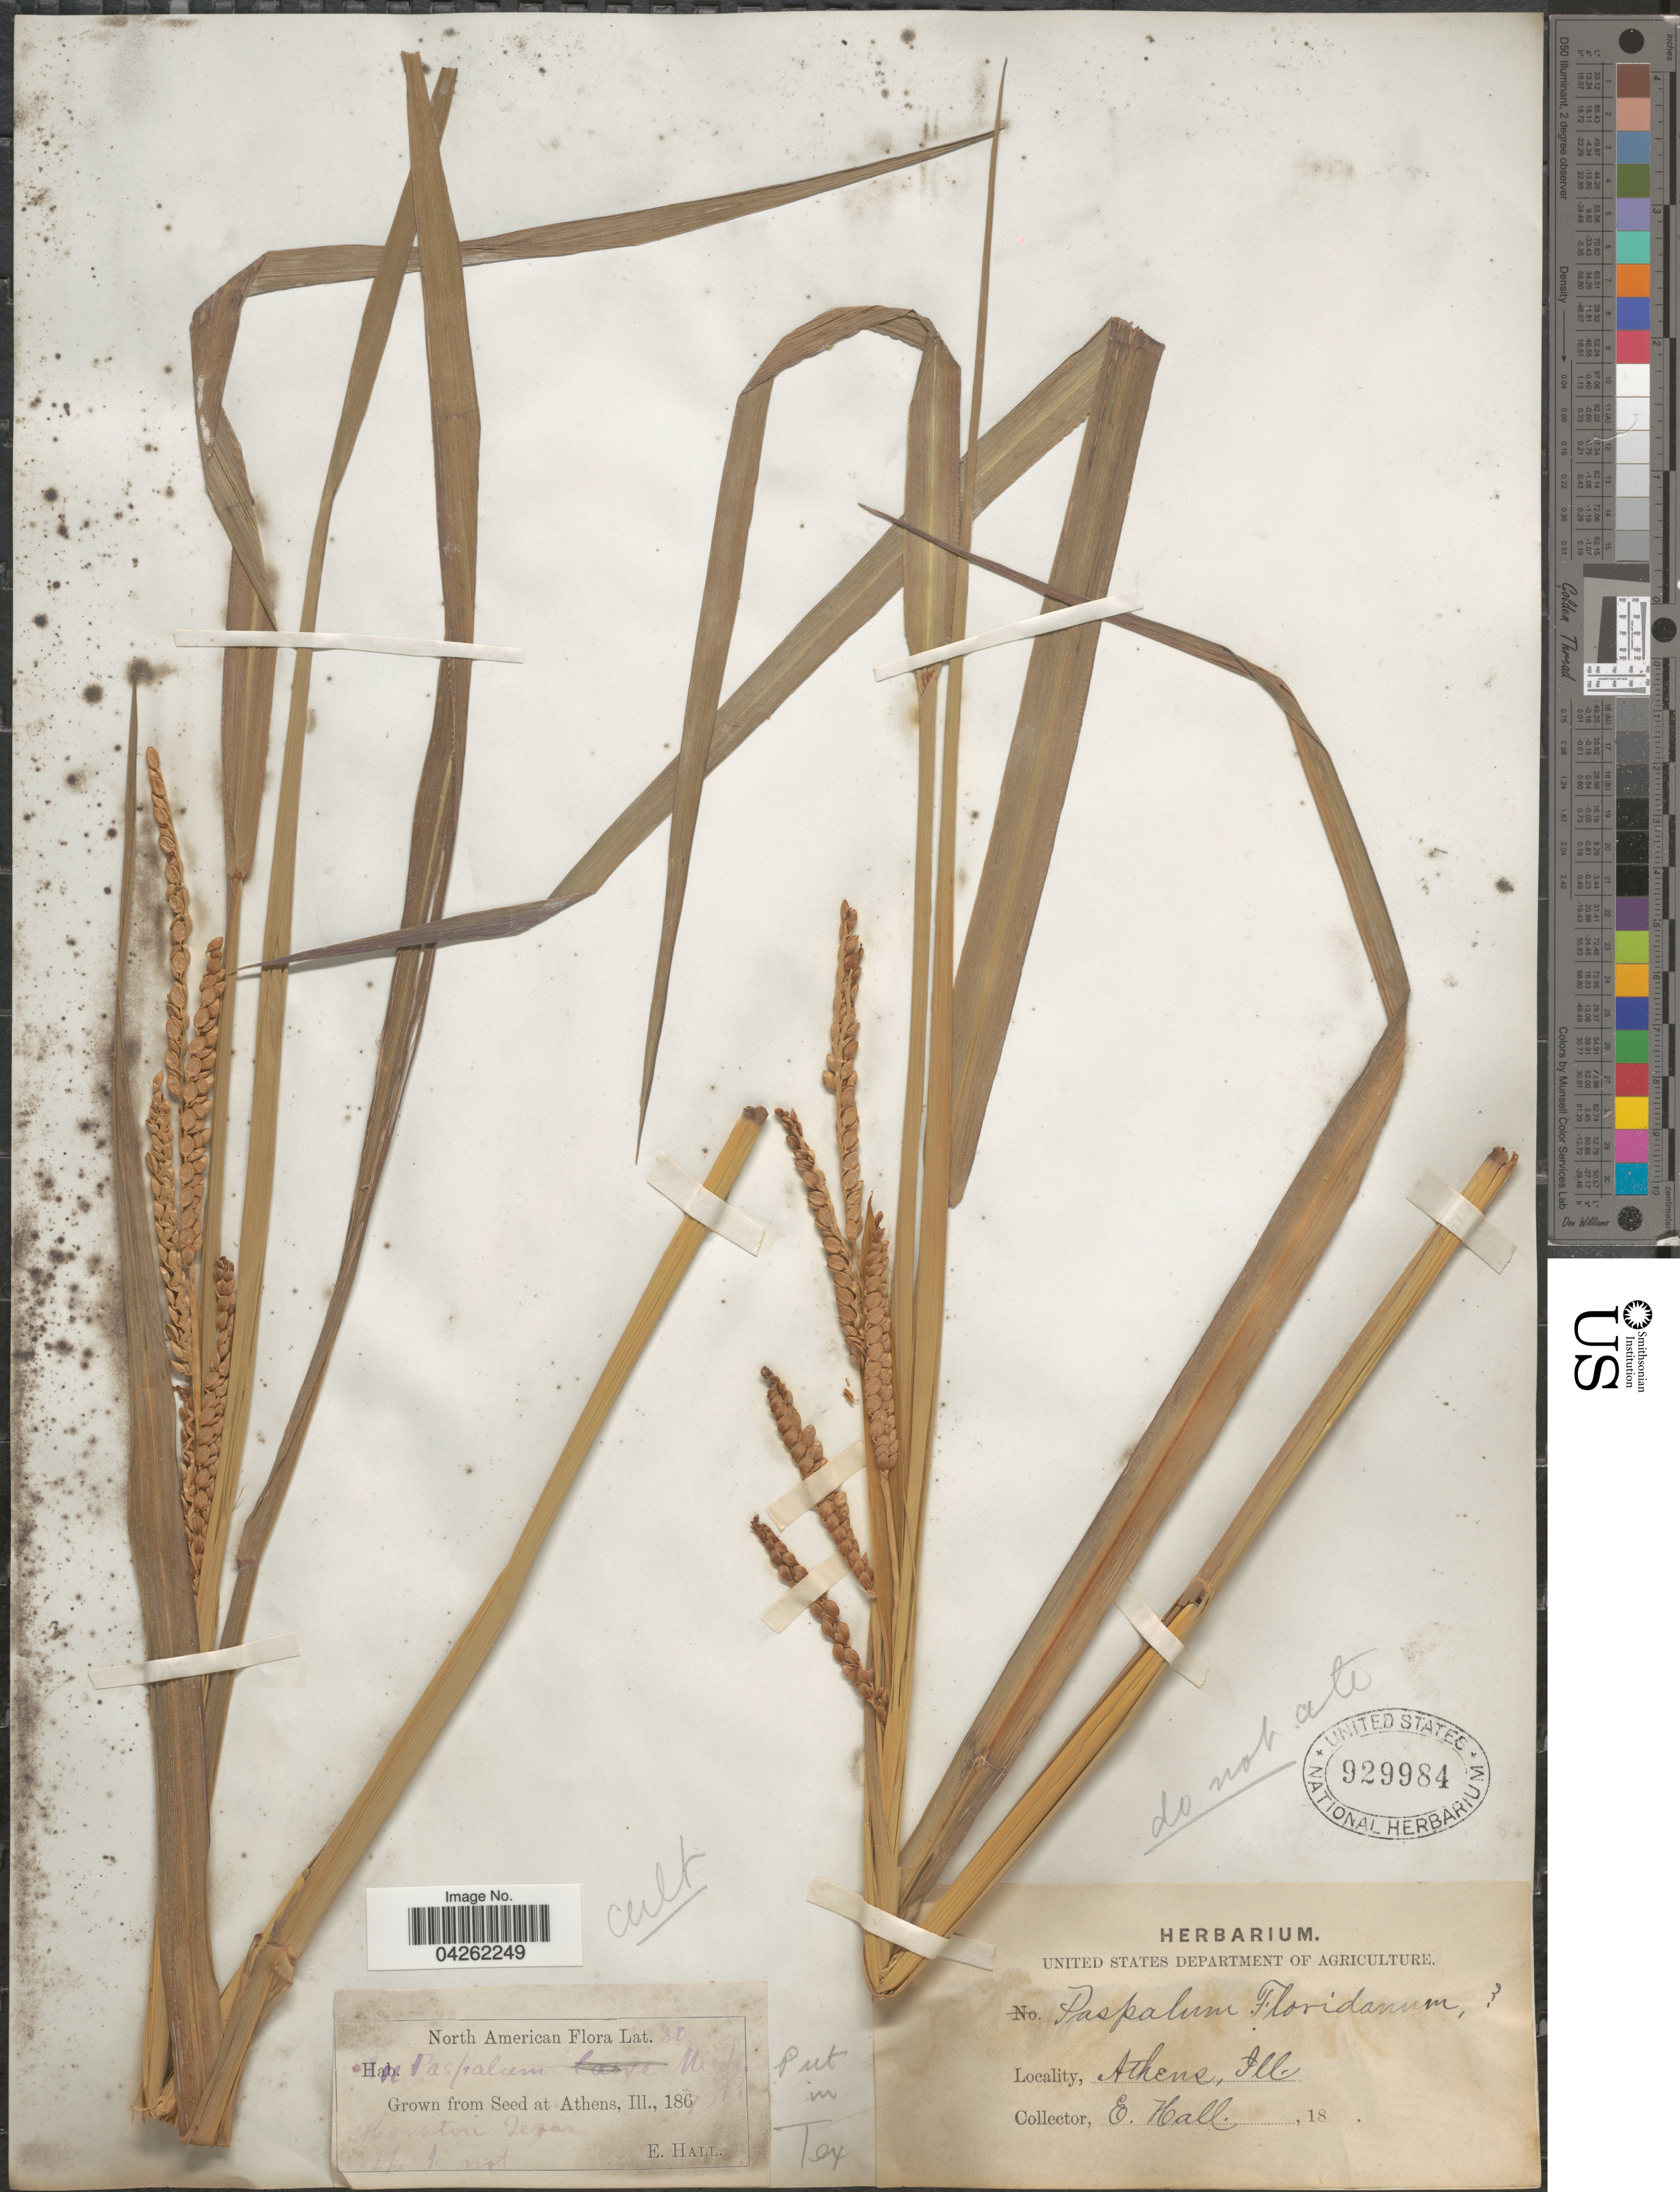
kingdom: Plantae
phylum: Tracheophyta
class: Liliopsida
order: Poales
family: Poaceae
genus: Paspalum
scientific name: Paspalum floridanum var. glabratum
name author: Engelm. ex Vasey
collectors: E. Hall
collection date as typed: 186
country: United States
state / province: Illinois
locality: Athens. Houston.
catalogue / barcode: US 929984